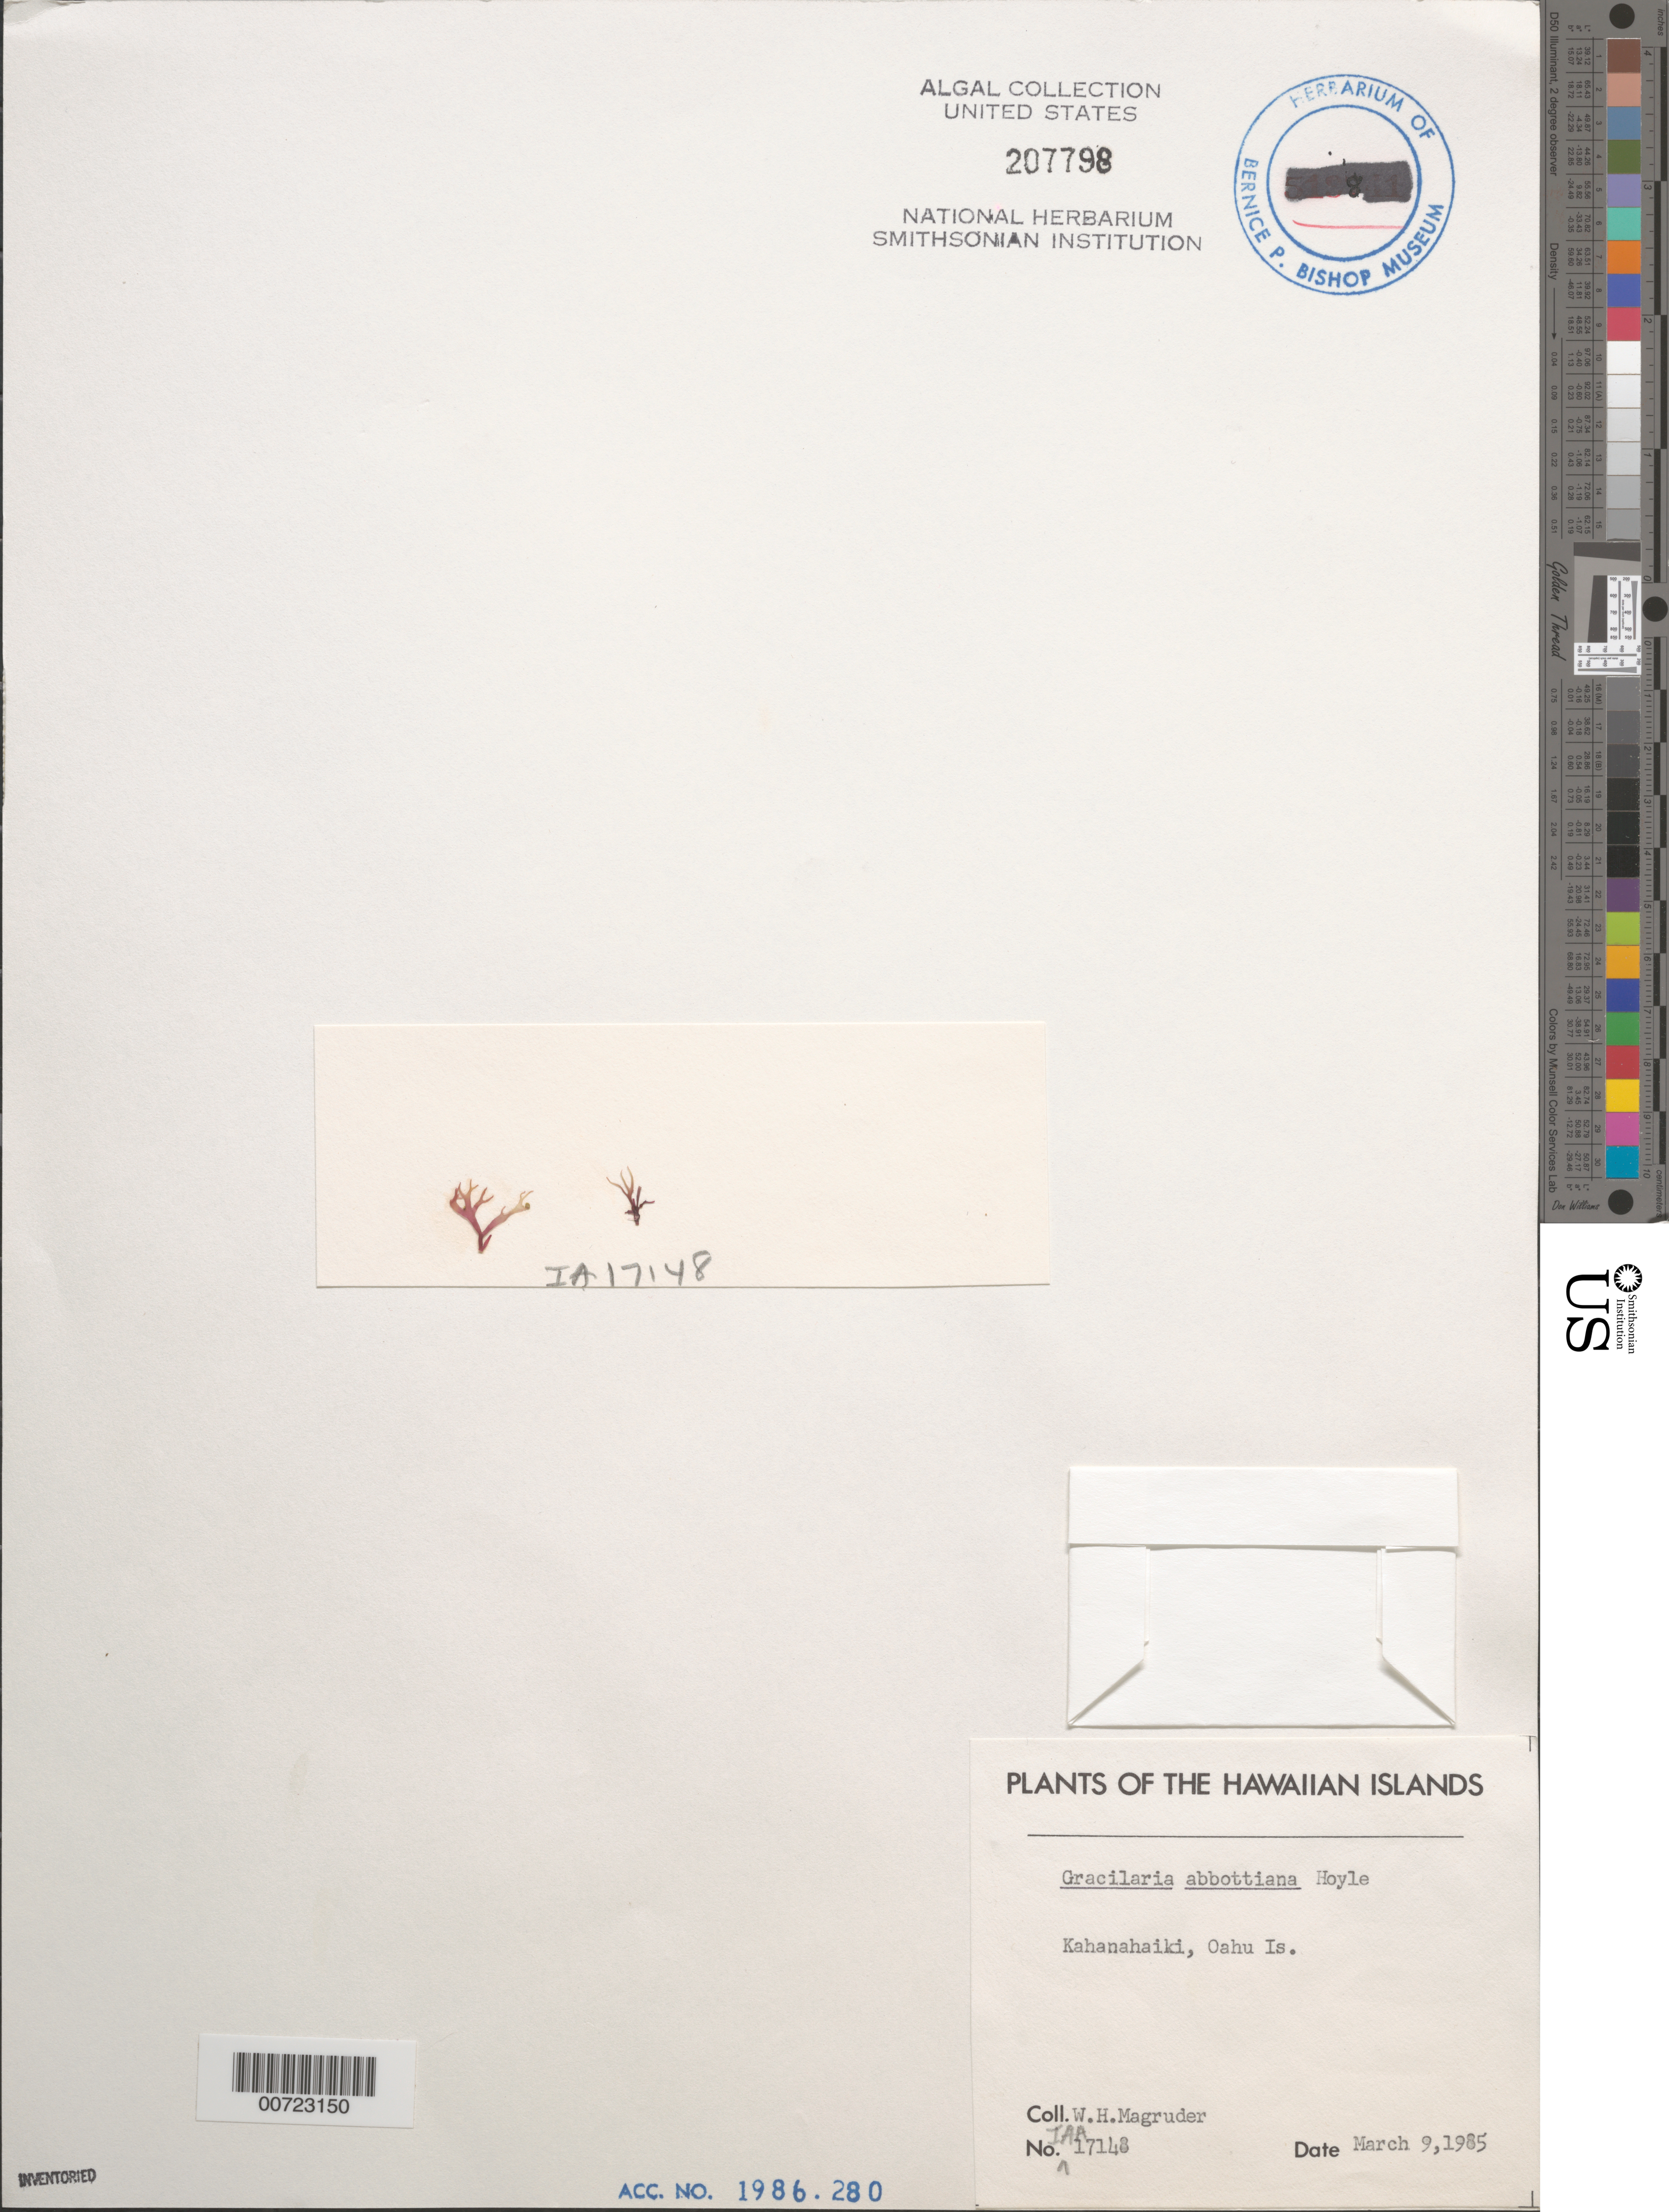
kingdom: Plantae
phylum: Rhodophyta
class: Florideophyceae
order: Gracilariales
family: Gracilariaceae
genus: Gracilaria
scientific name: Gracilaria abbottiana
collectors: W. Magruder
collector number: IAA 17148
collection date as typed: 09 Mar 1985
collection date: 1985-03-09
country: United States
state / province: Hawaii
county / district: Honolulu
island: Oahu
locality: Kahanahaiki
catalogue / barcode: US 207798